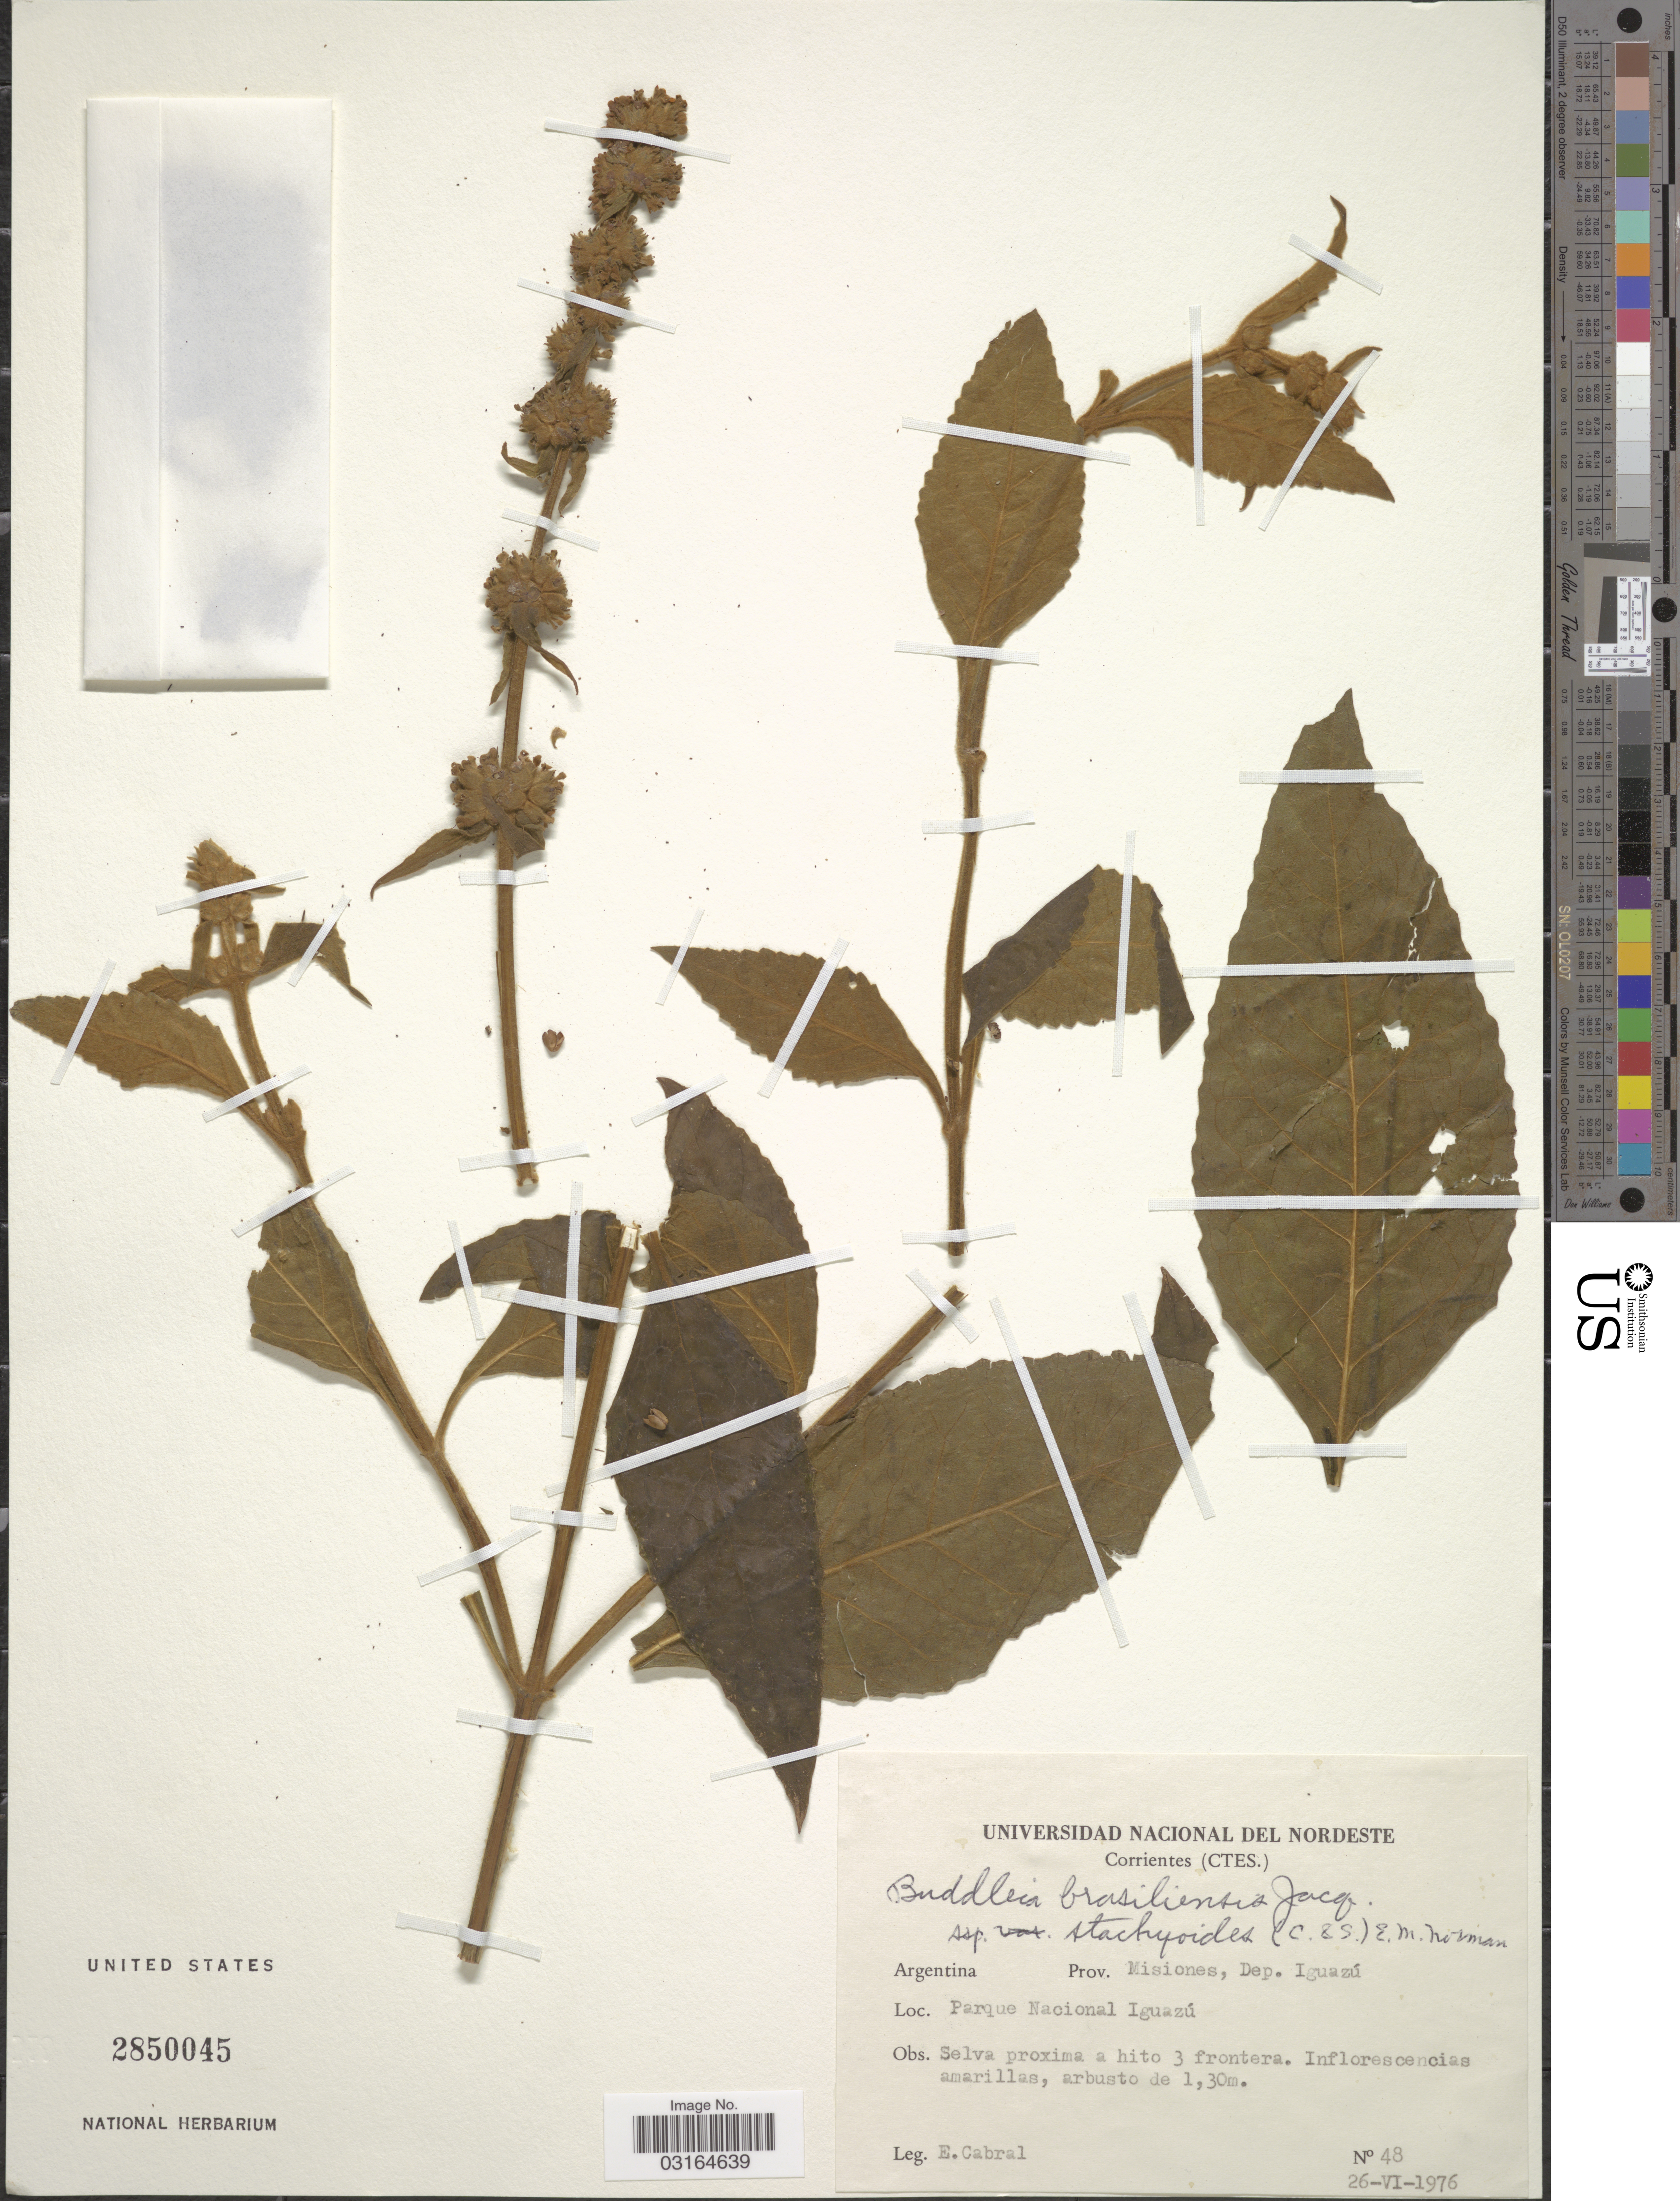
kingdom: Plantae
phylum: Tracheophyta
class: Magnoliopsida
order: Lamiales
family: Scrophulariaceae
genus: Buddleja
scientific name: Buddleja stachyoides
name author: Cham. & Schltdl.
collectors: E. Cabral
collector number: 48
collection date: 1976-06-26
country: Argentina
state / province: Misiones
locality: Dep. Iguazú. Parque Nacional Iguazú.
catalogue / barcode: US 2850045